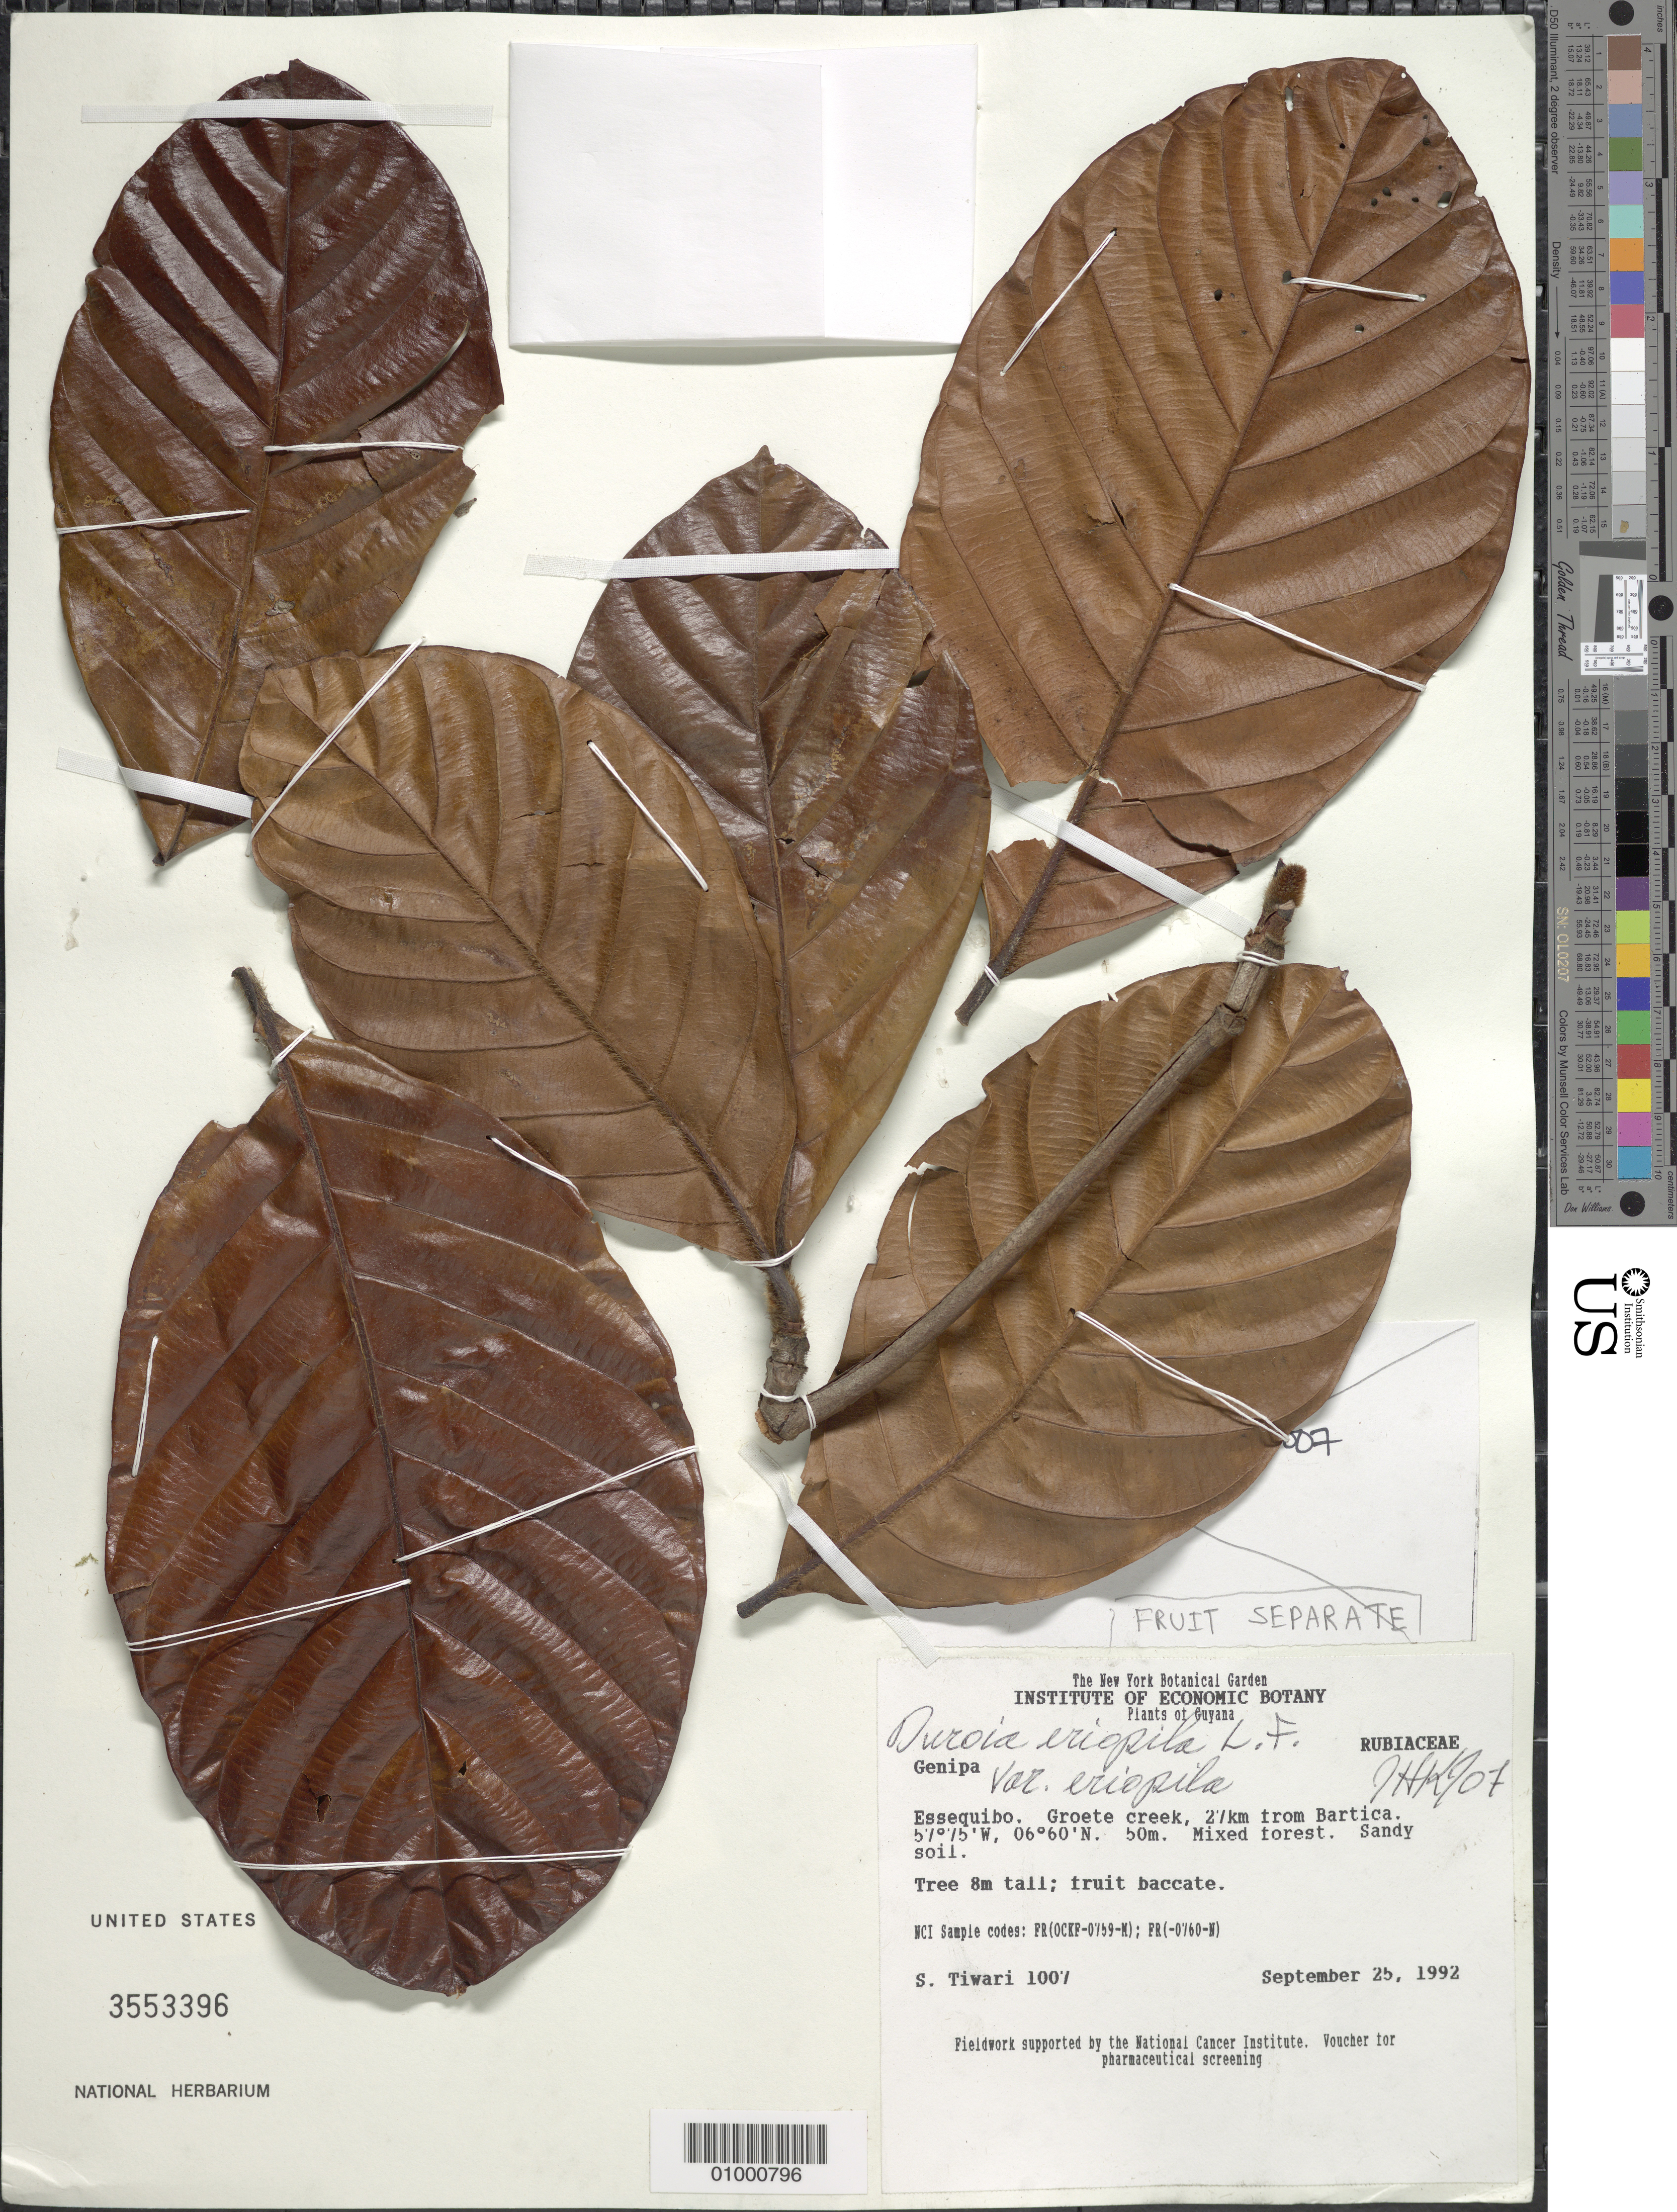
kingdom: Plantae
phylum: Tracheophyta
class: Magnoliopsida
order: Gentianales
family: Rubiaceae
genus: Duroia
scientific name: Duroia eriopila var. eriopila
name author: L. f.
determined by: Kirkbride, J. H.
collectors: S. Tiwari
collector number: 1007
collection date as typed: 25-Sep-92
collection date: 1992-09-25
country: Guyana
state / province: Essequibo Isl-W. Demerara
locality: Essequibo; Groete Creek, 27 km from Bartica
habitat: Mixed forest, sandy soil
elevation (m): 50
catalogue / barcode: US 3553396